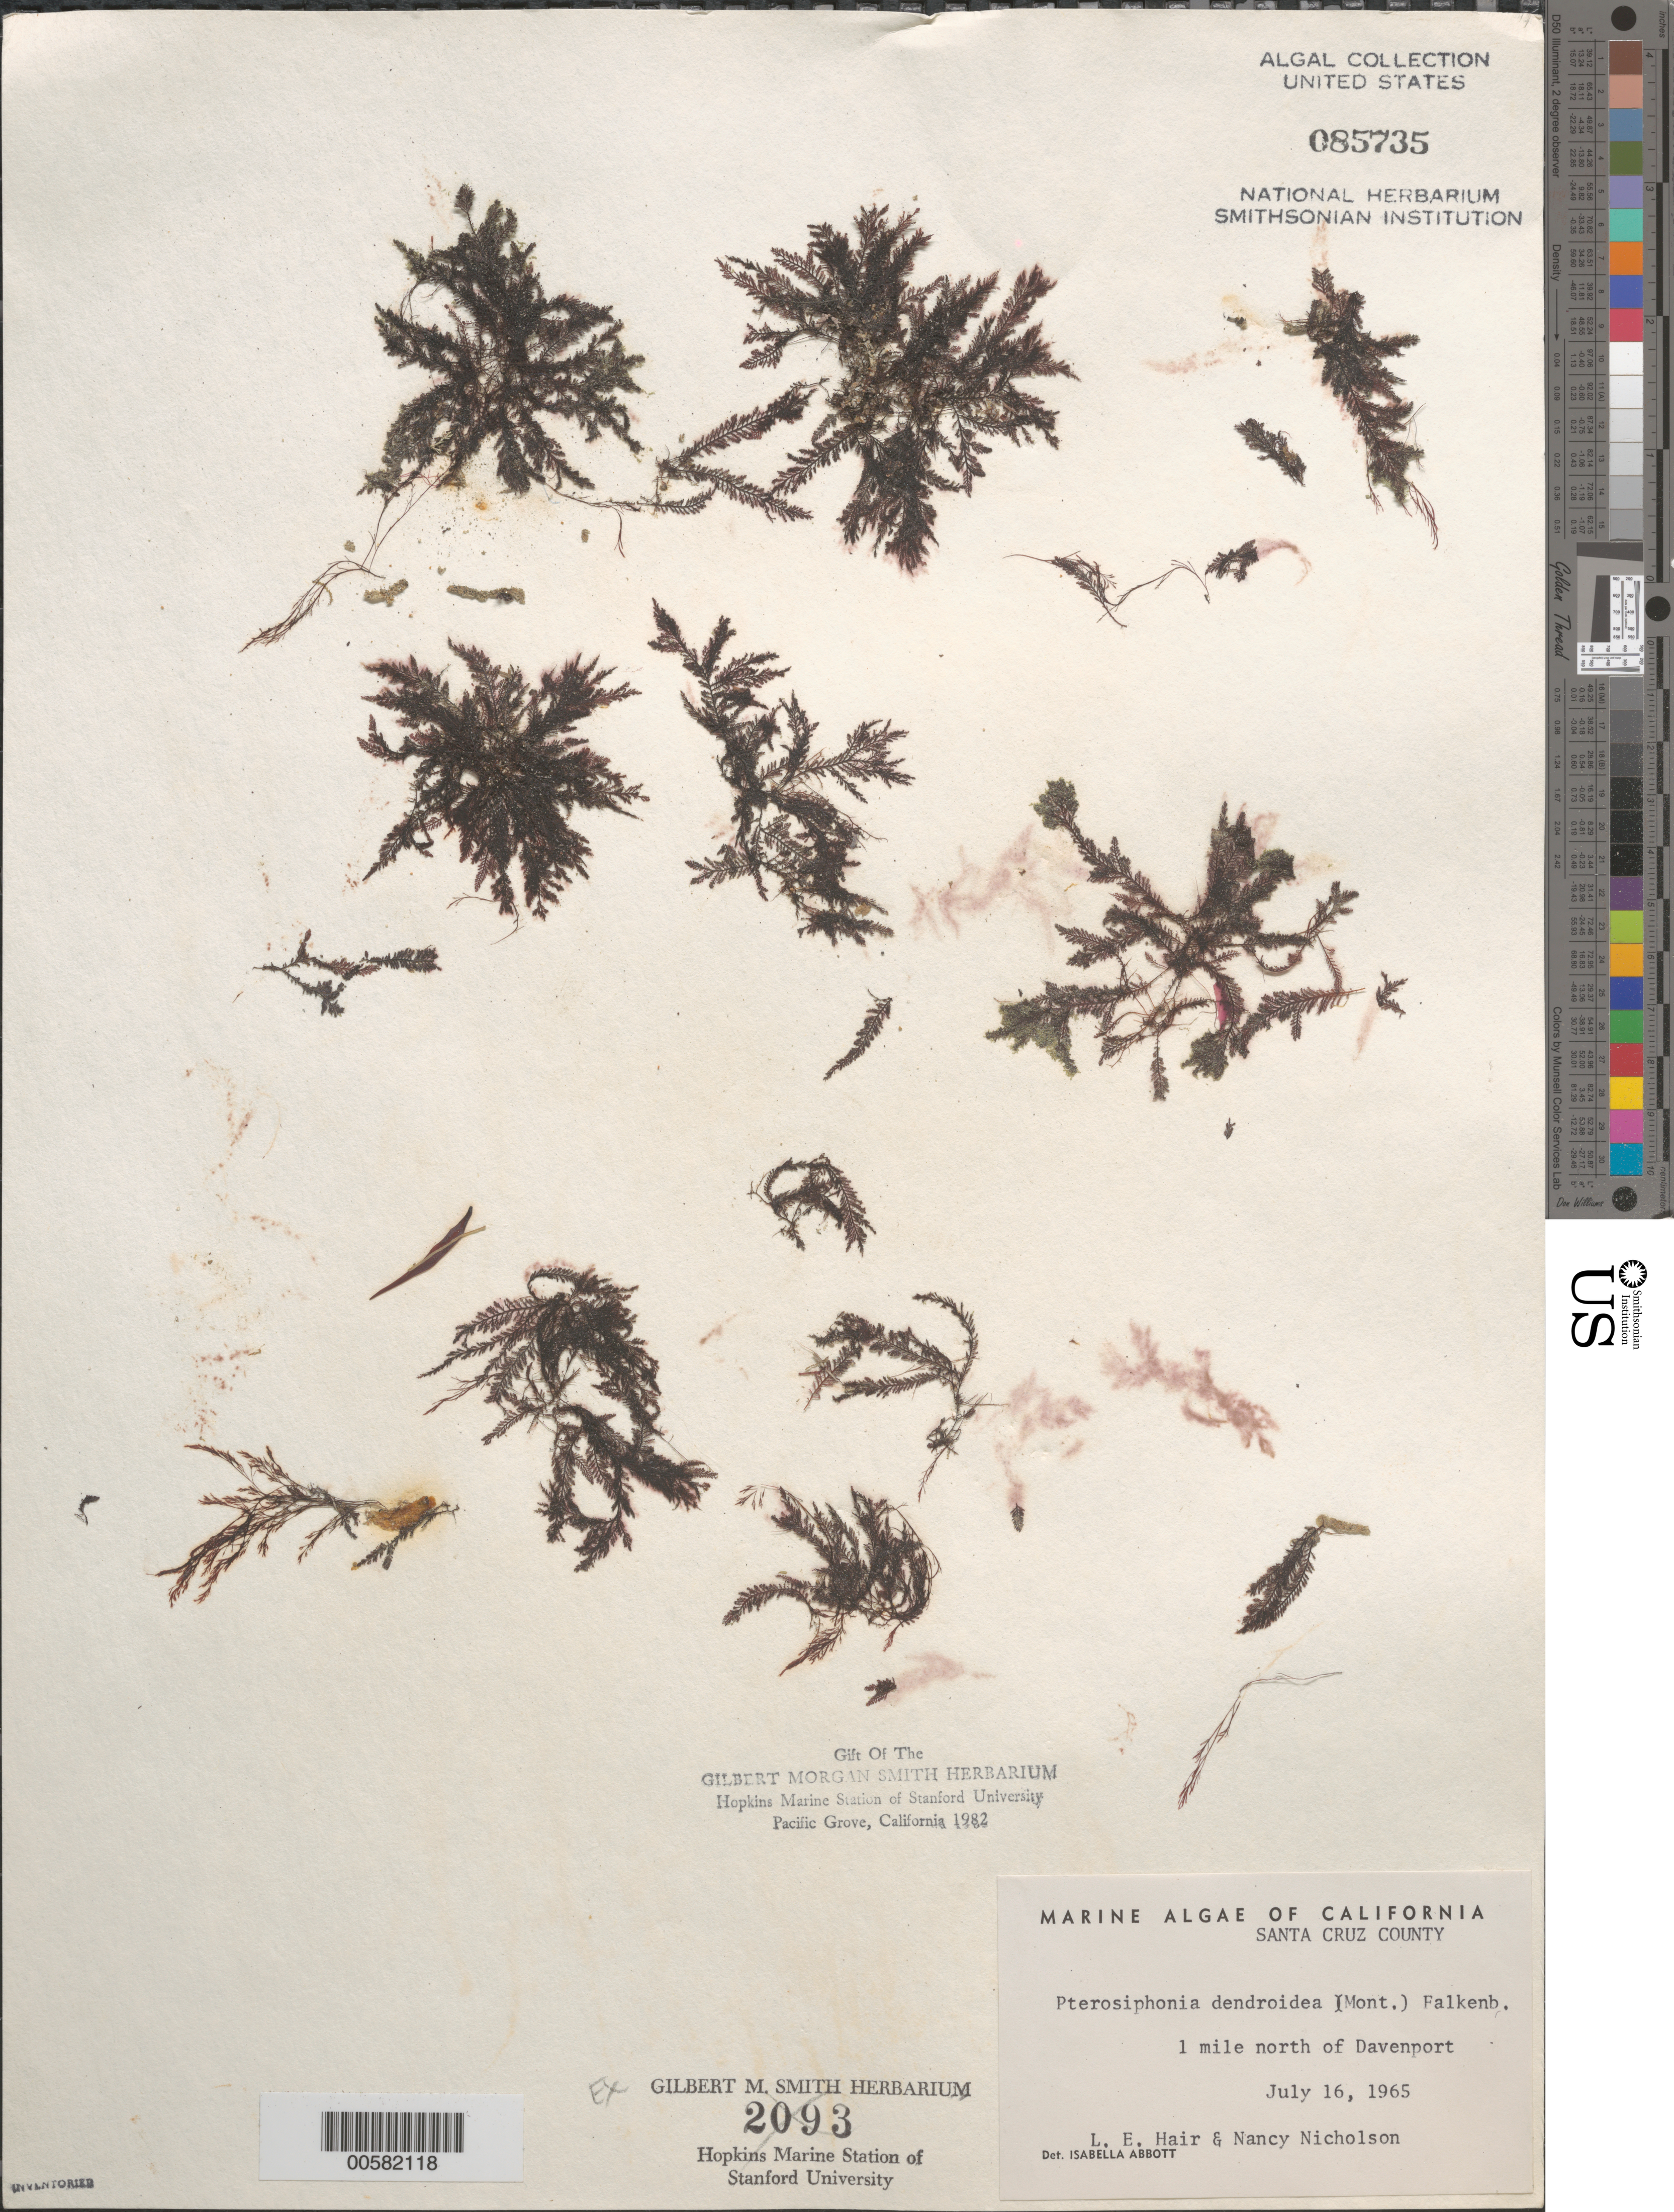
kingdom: Plantae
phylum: Rhodophyta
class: Florideophyceae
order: Ceramiales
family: Rhodomelaceae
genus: Symphyocladiella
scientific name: Symphyocladiella dendroidea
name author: (Montagne) Bustamante et al.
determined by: Algae name updating Project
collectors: L. Hair & N. Nicholson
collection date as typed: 16 Jul 1965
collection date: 1965-07-16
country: United States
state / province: California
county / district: Santa Cruz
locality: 1 mile north of Davenport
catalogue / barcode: US 85735